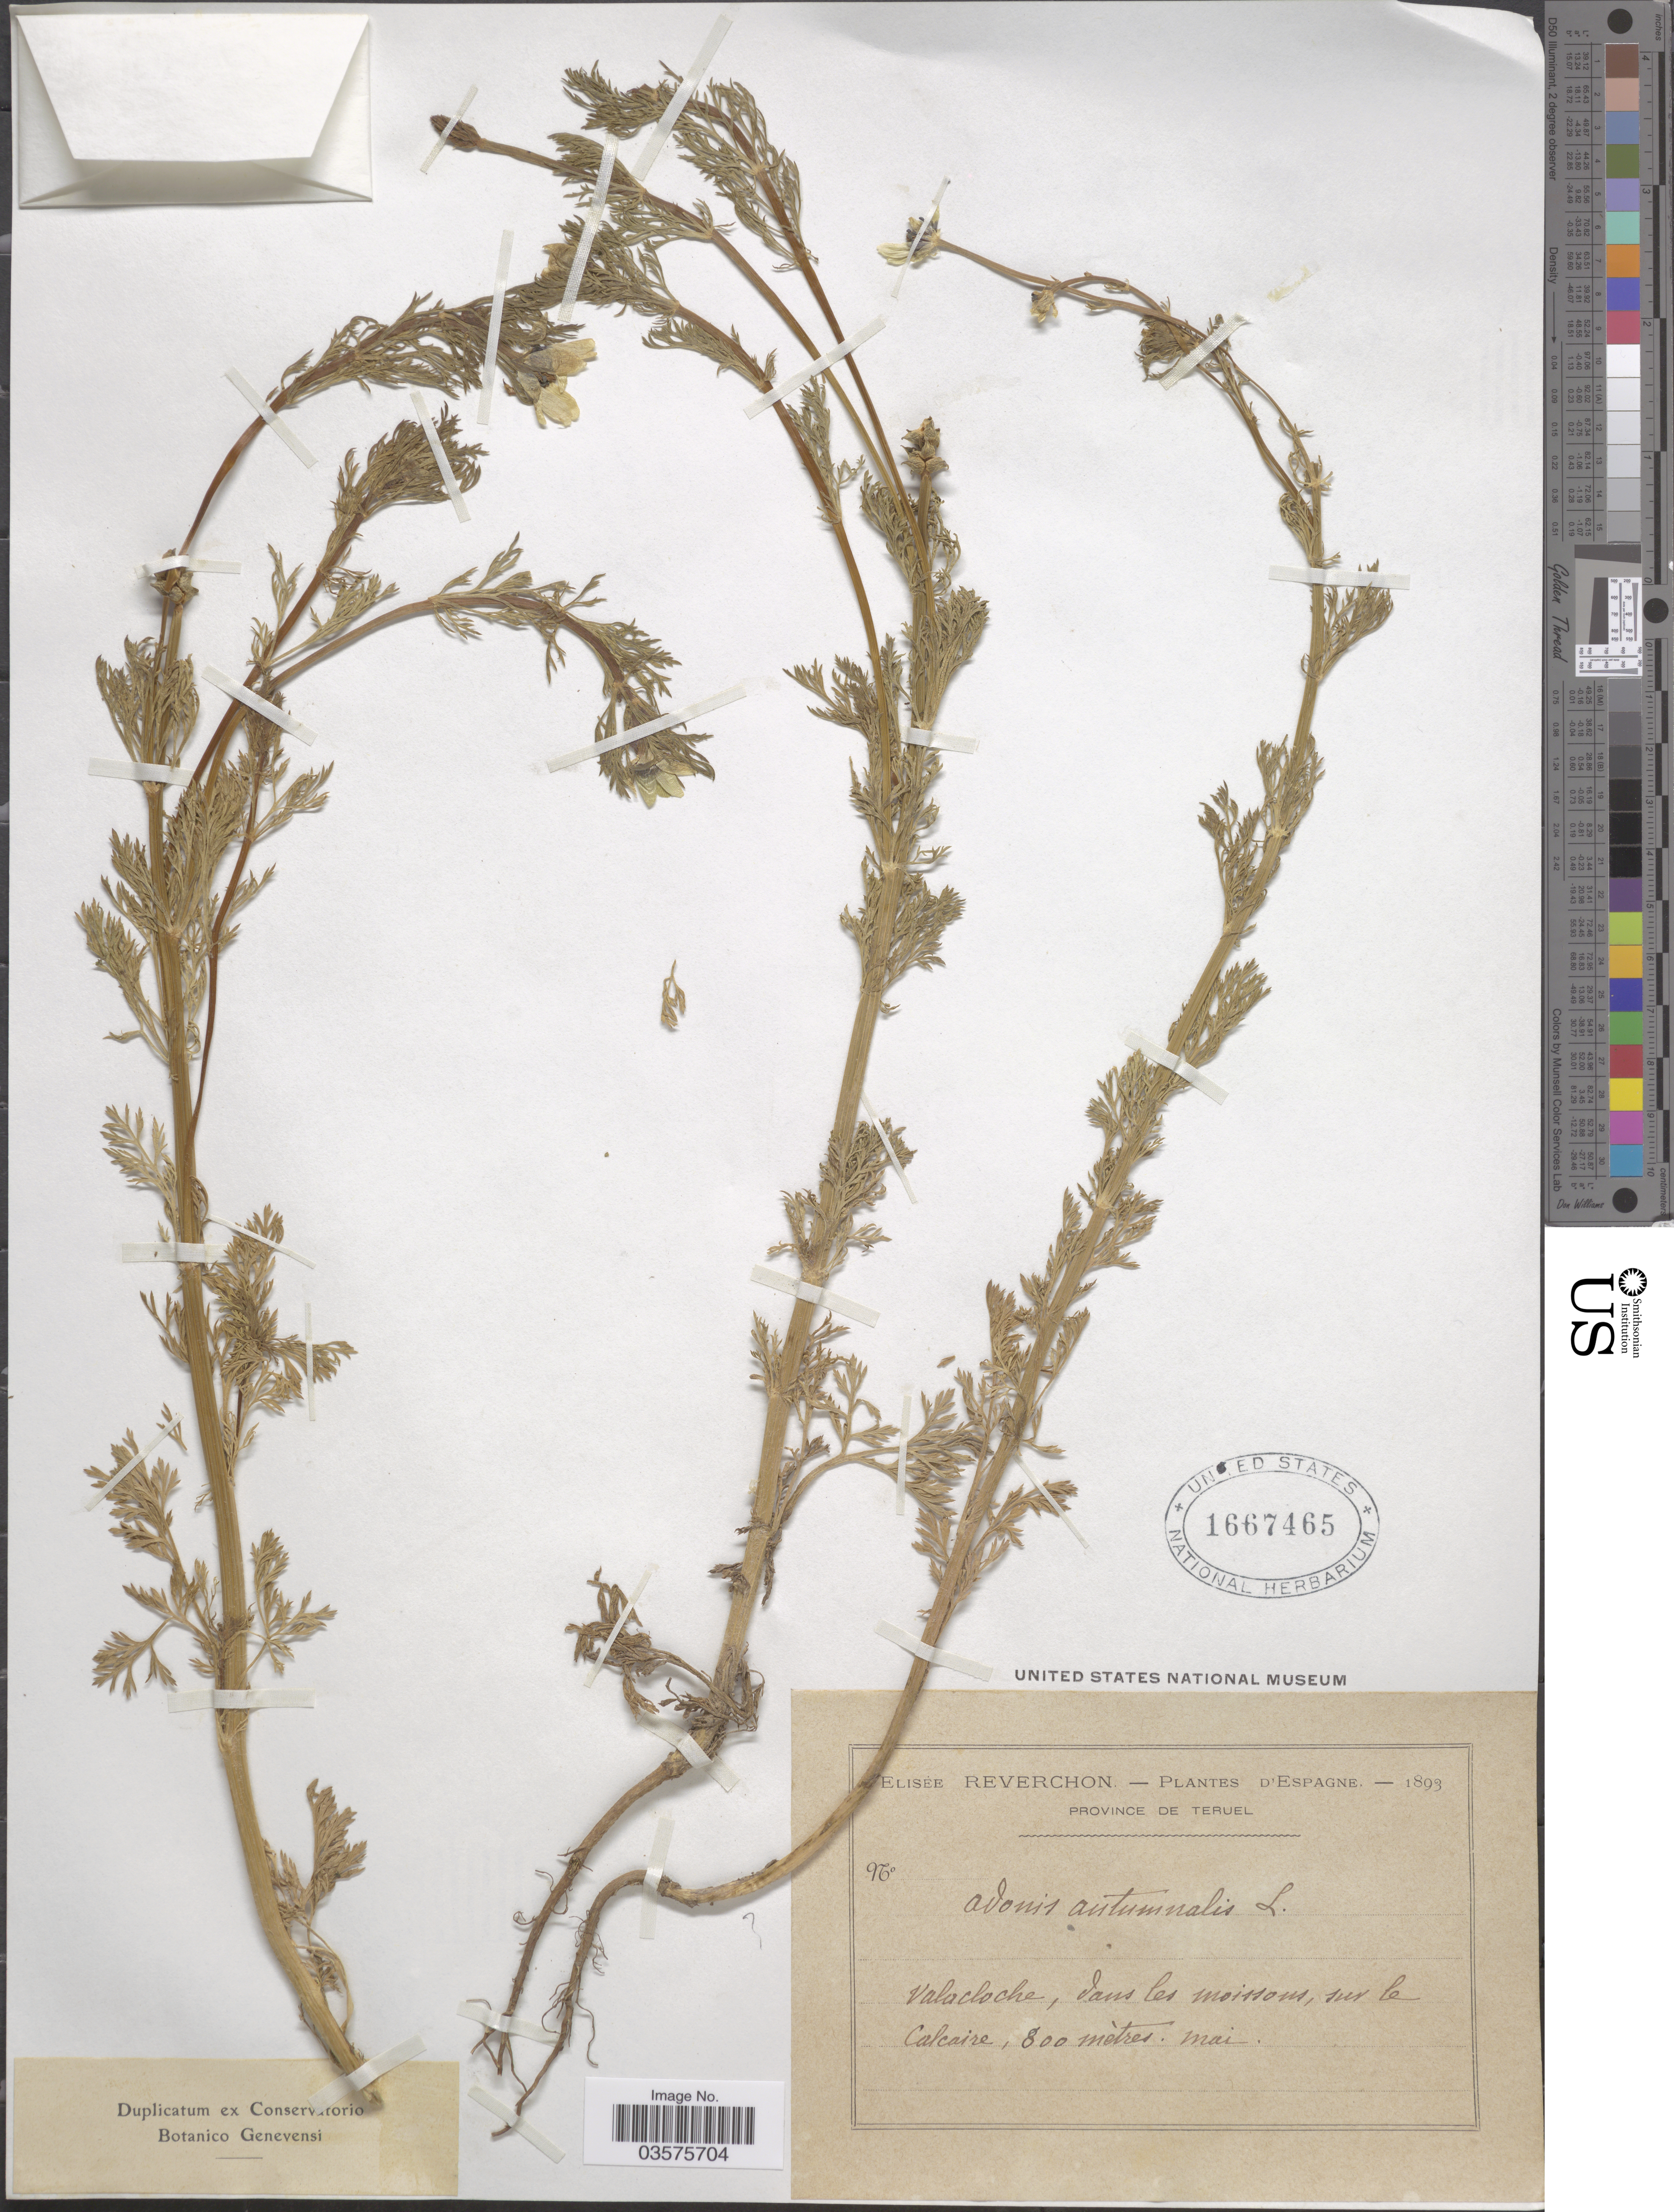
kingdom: Plantae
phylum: Tracheophyta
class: Magnoliopsida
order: Ranunculales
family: Ranunculaceae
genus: Adonis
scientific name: Adonis autumnalis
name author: M. Bieb.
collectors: E. Reverchon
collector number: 96*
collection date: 1893-05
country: Spain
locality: Espagne. Province de Teruel. Valacloche, dans les moissons, sur le Calcaire.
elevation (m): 800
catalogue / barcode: US 1667465